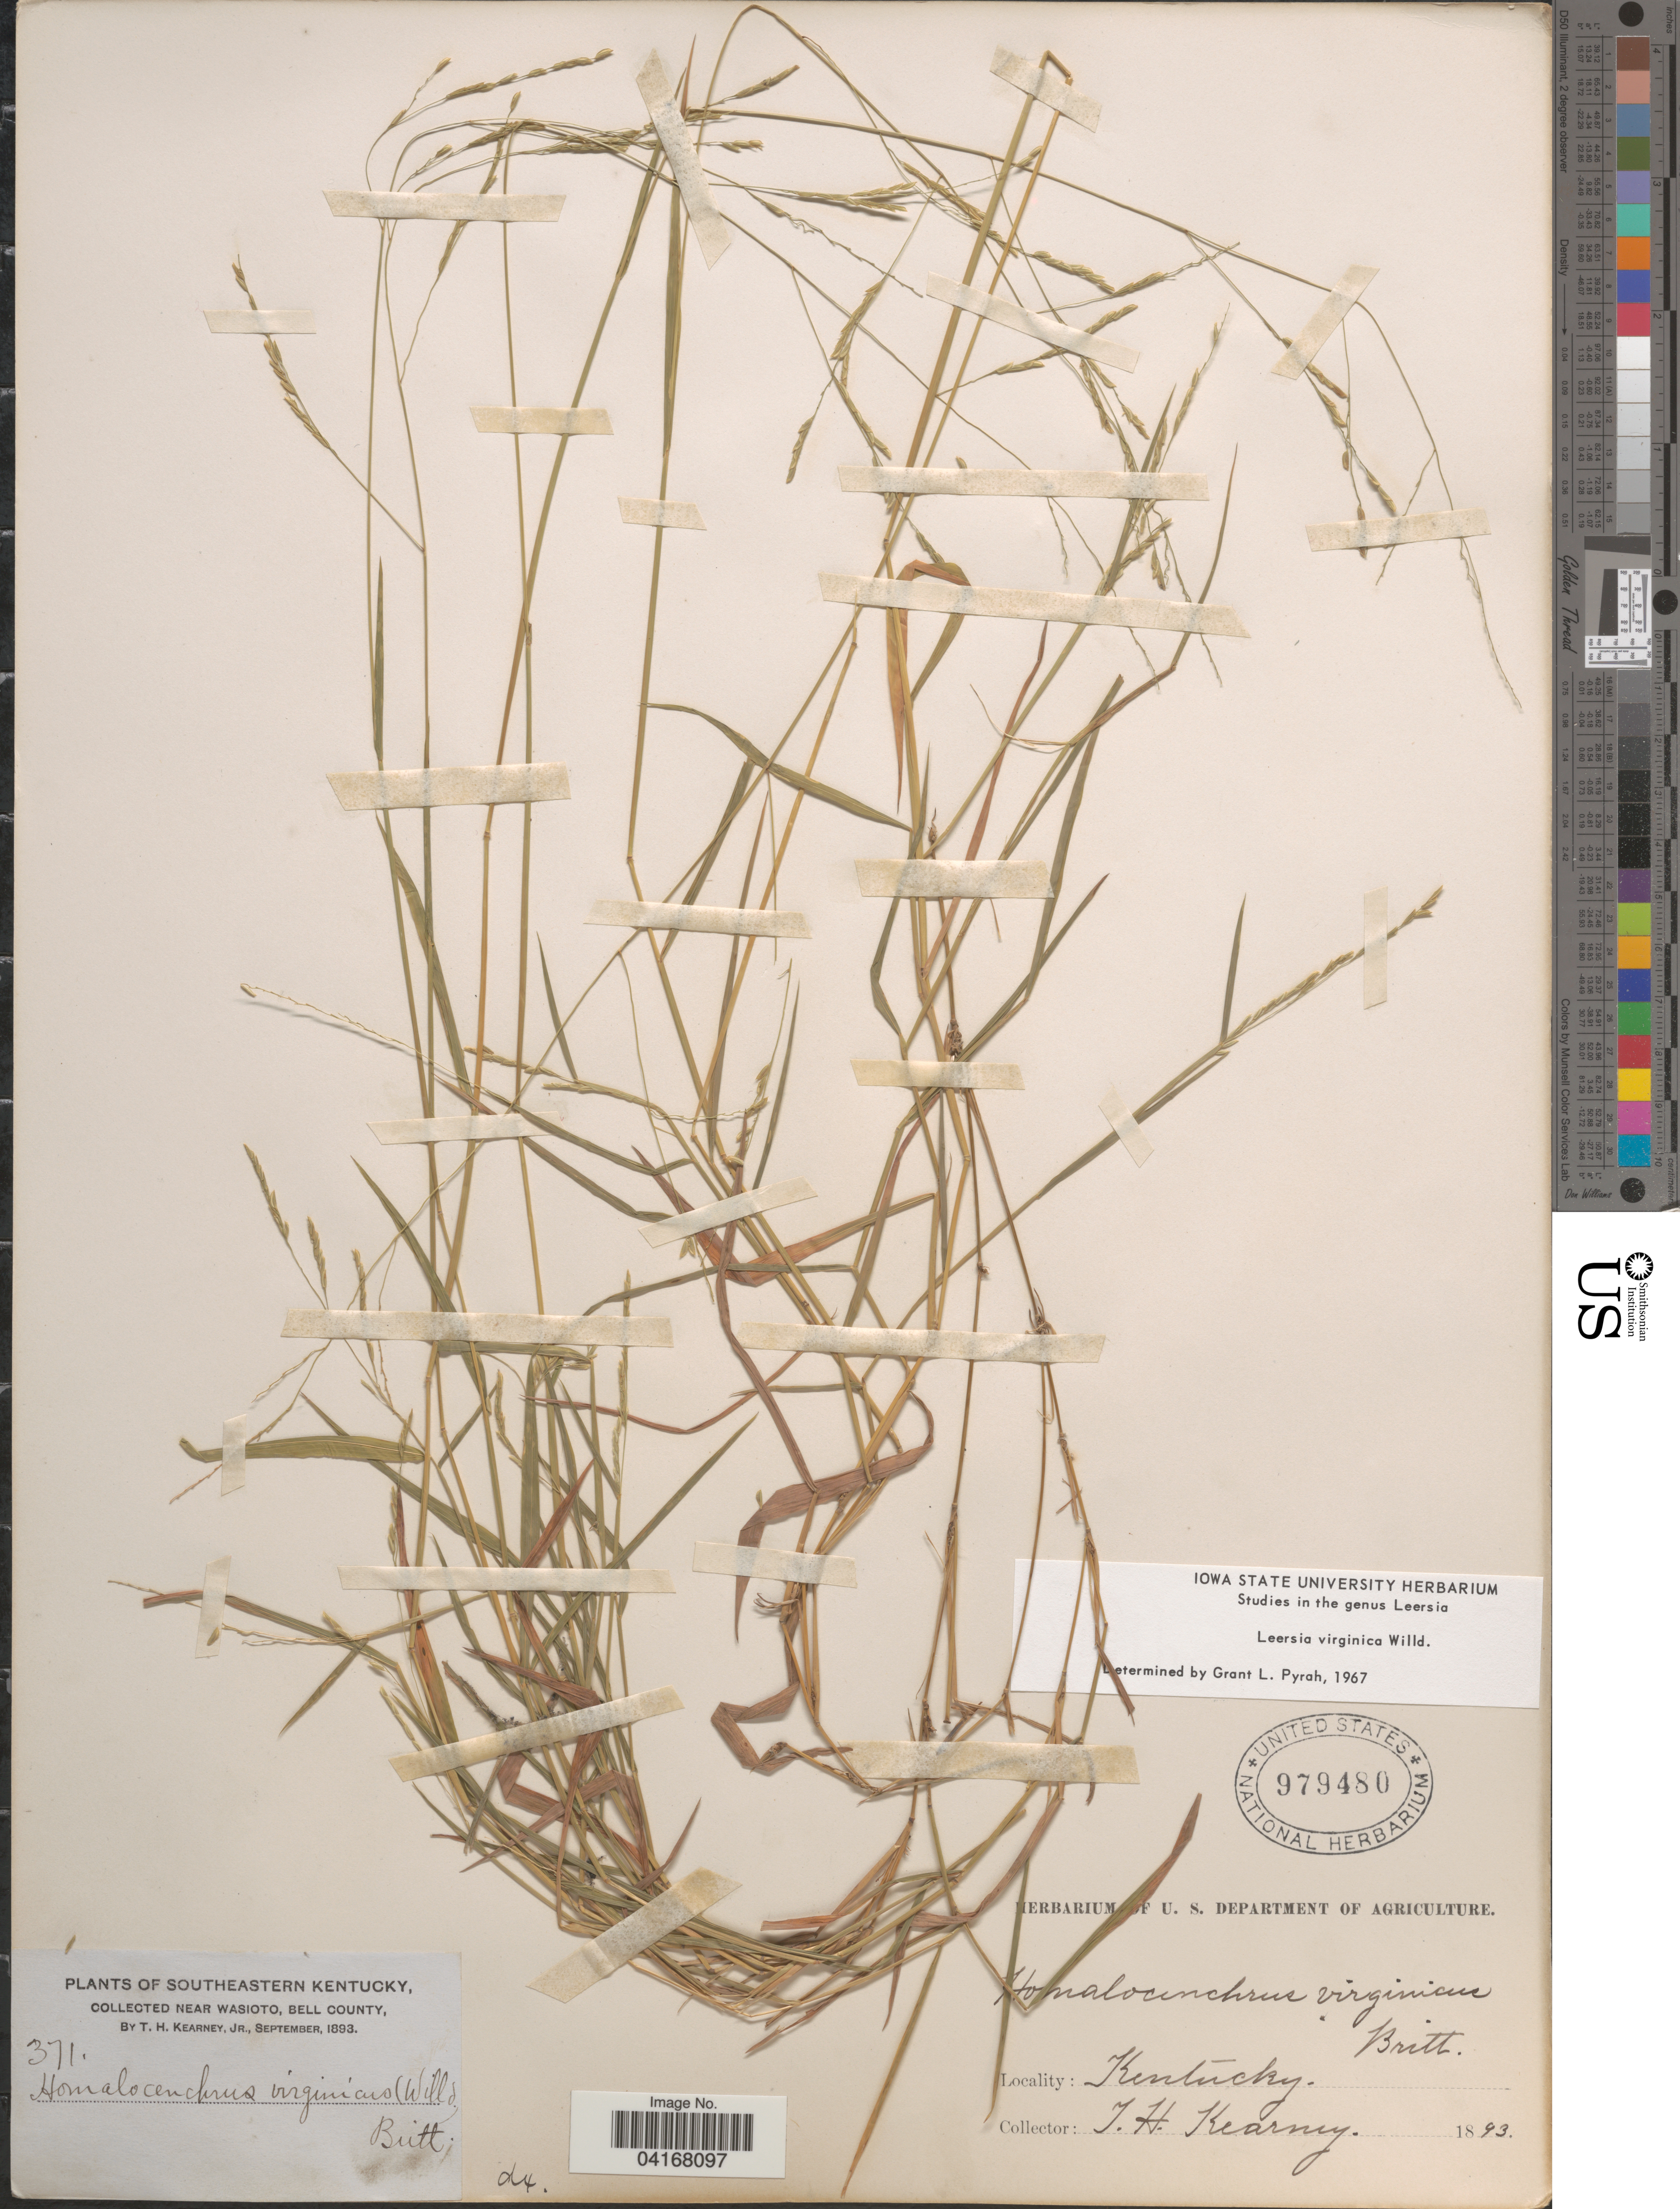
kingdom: Plantae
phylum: Tracheophyta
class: Liliopsida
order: Poales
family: Poaceae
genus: Leersia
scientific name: Leersia virginica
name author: Willd.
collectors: T. H. Kearney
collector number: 371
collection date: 1893-09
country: United States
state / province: Kentucky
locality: Southeastern Kentucky, near Wasioto, Bell County.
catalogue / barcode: US 979480